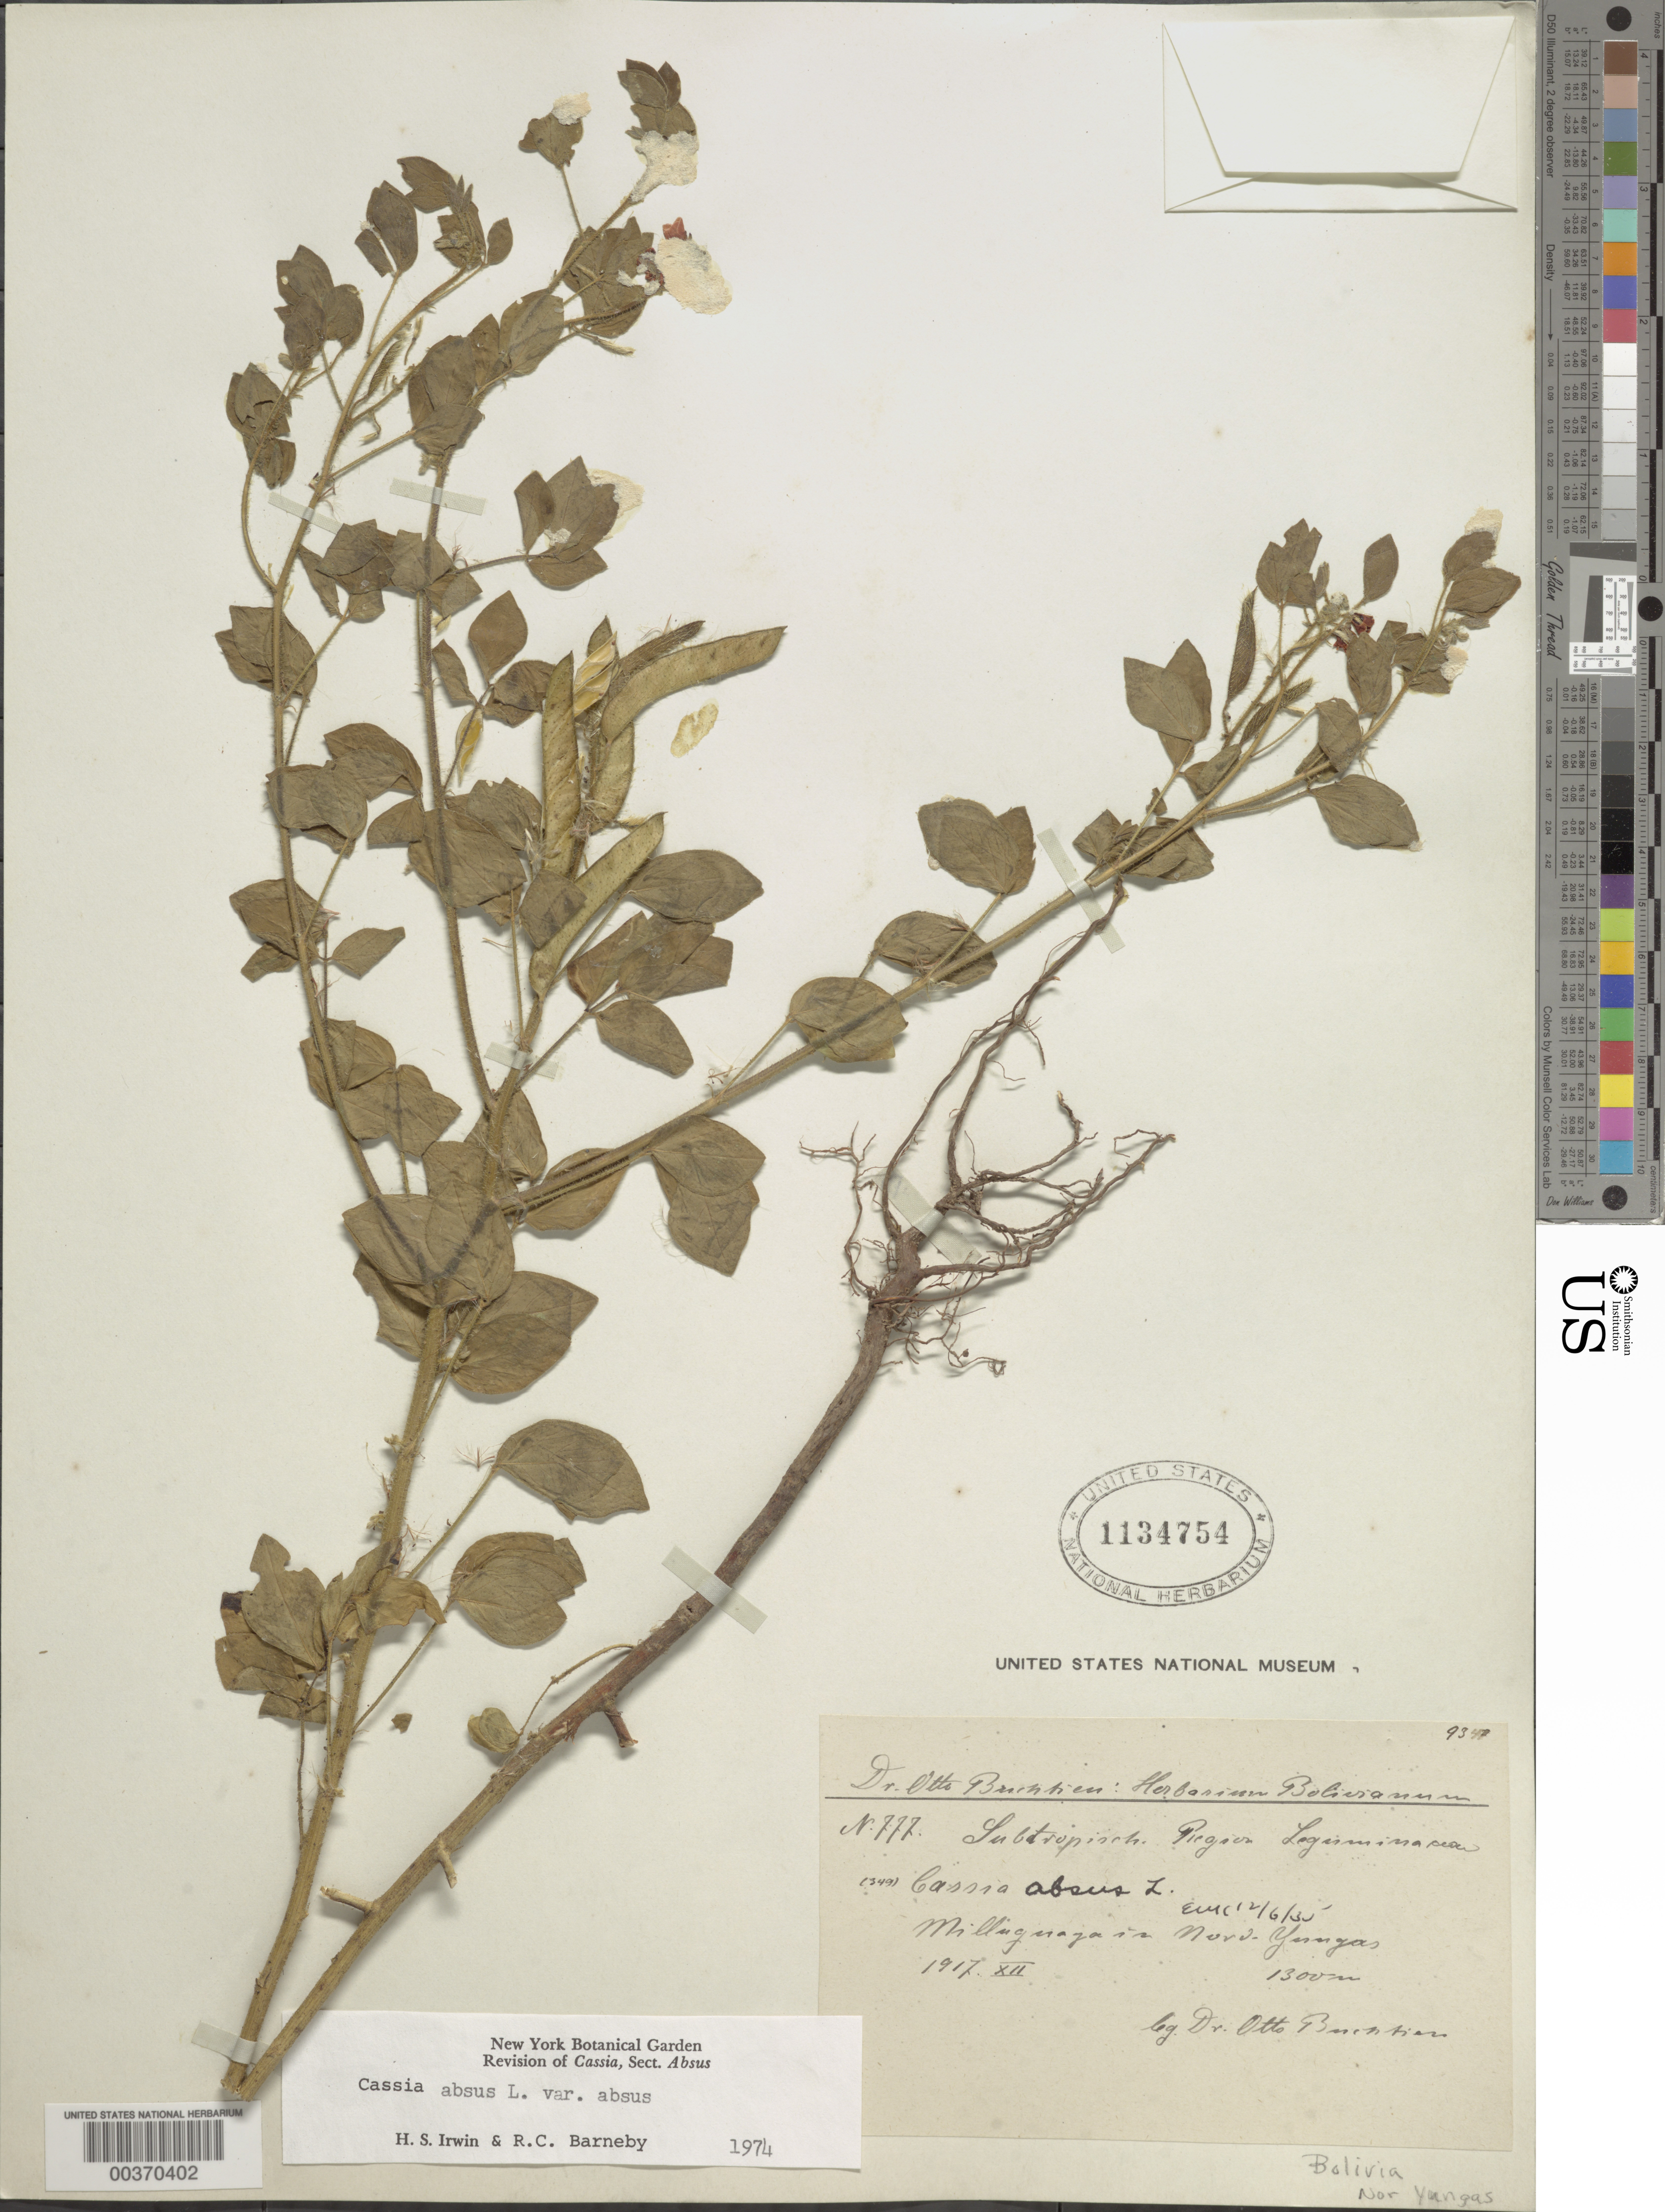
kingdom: Plantae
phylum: Tracheophyta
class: Magnoliopsida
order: Fabales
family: Fabaceae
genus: Chamaecrista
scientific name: Chamaecrista absus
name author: (L.) H.S. Irwin & Barneby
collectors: O. Buchtien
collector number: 777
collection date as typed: Dec 1917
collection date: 1917-12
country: Bolivia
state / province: La Paz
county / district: Nor Yungas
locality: Milluguaya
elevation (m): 1300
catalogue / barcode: US 1134754